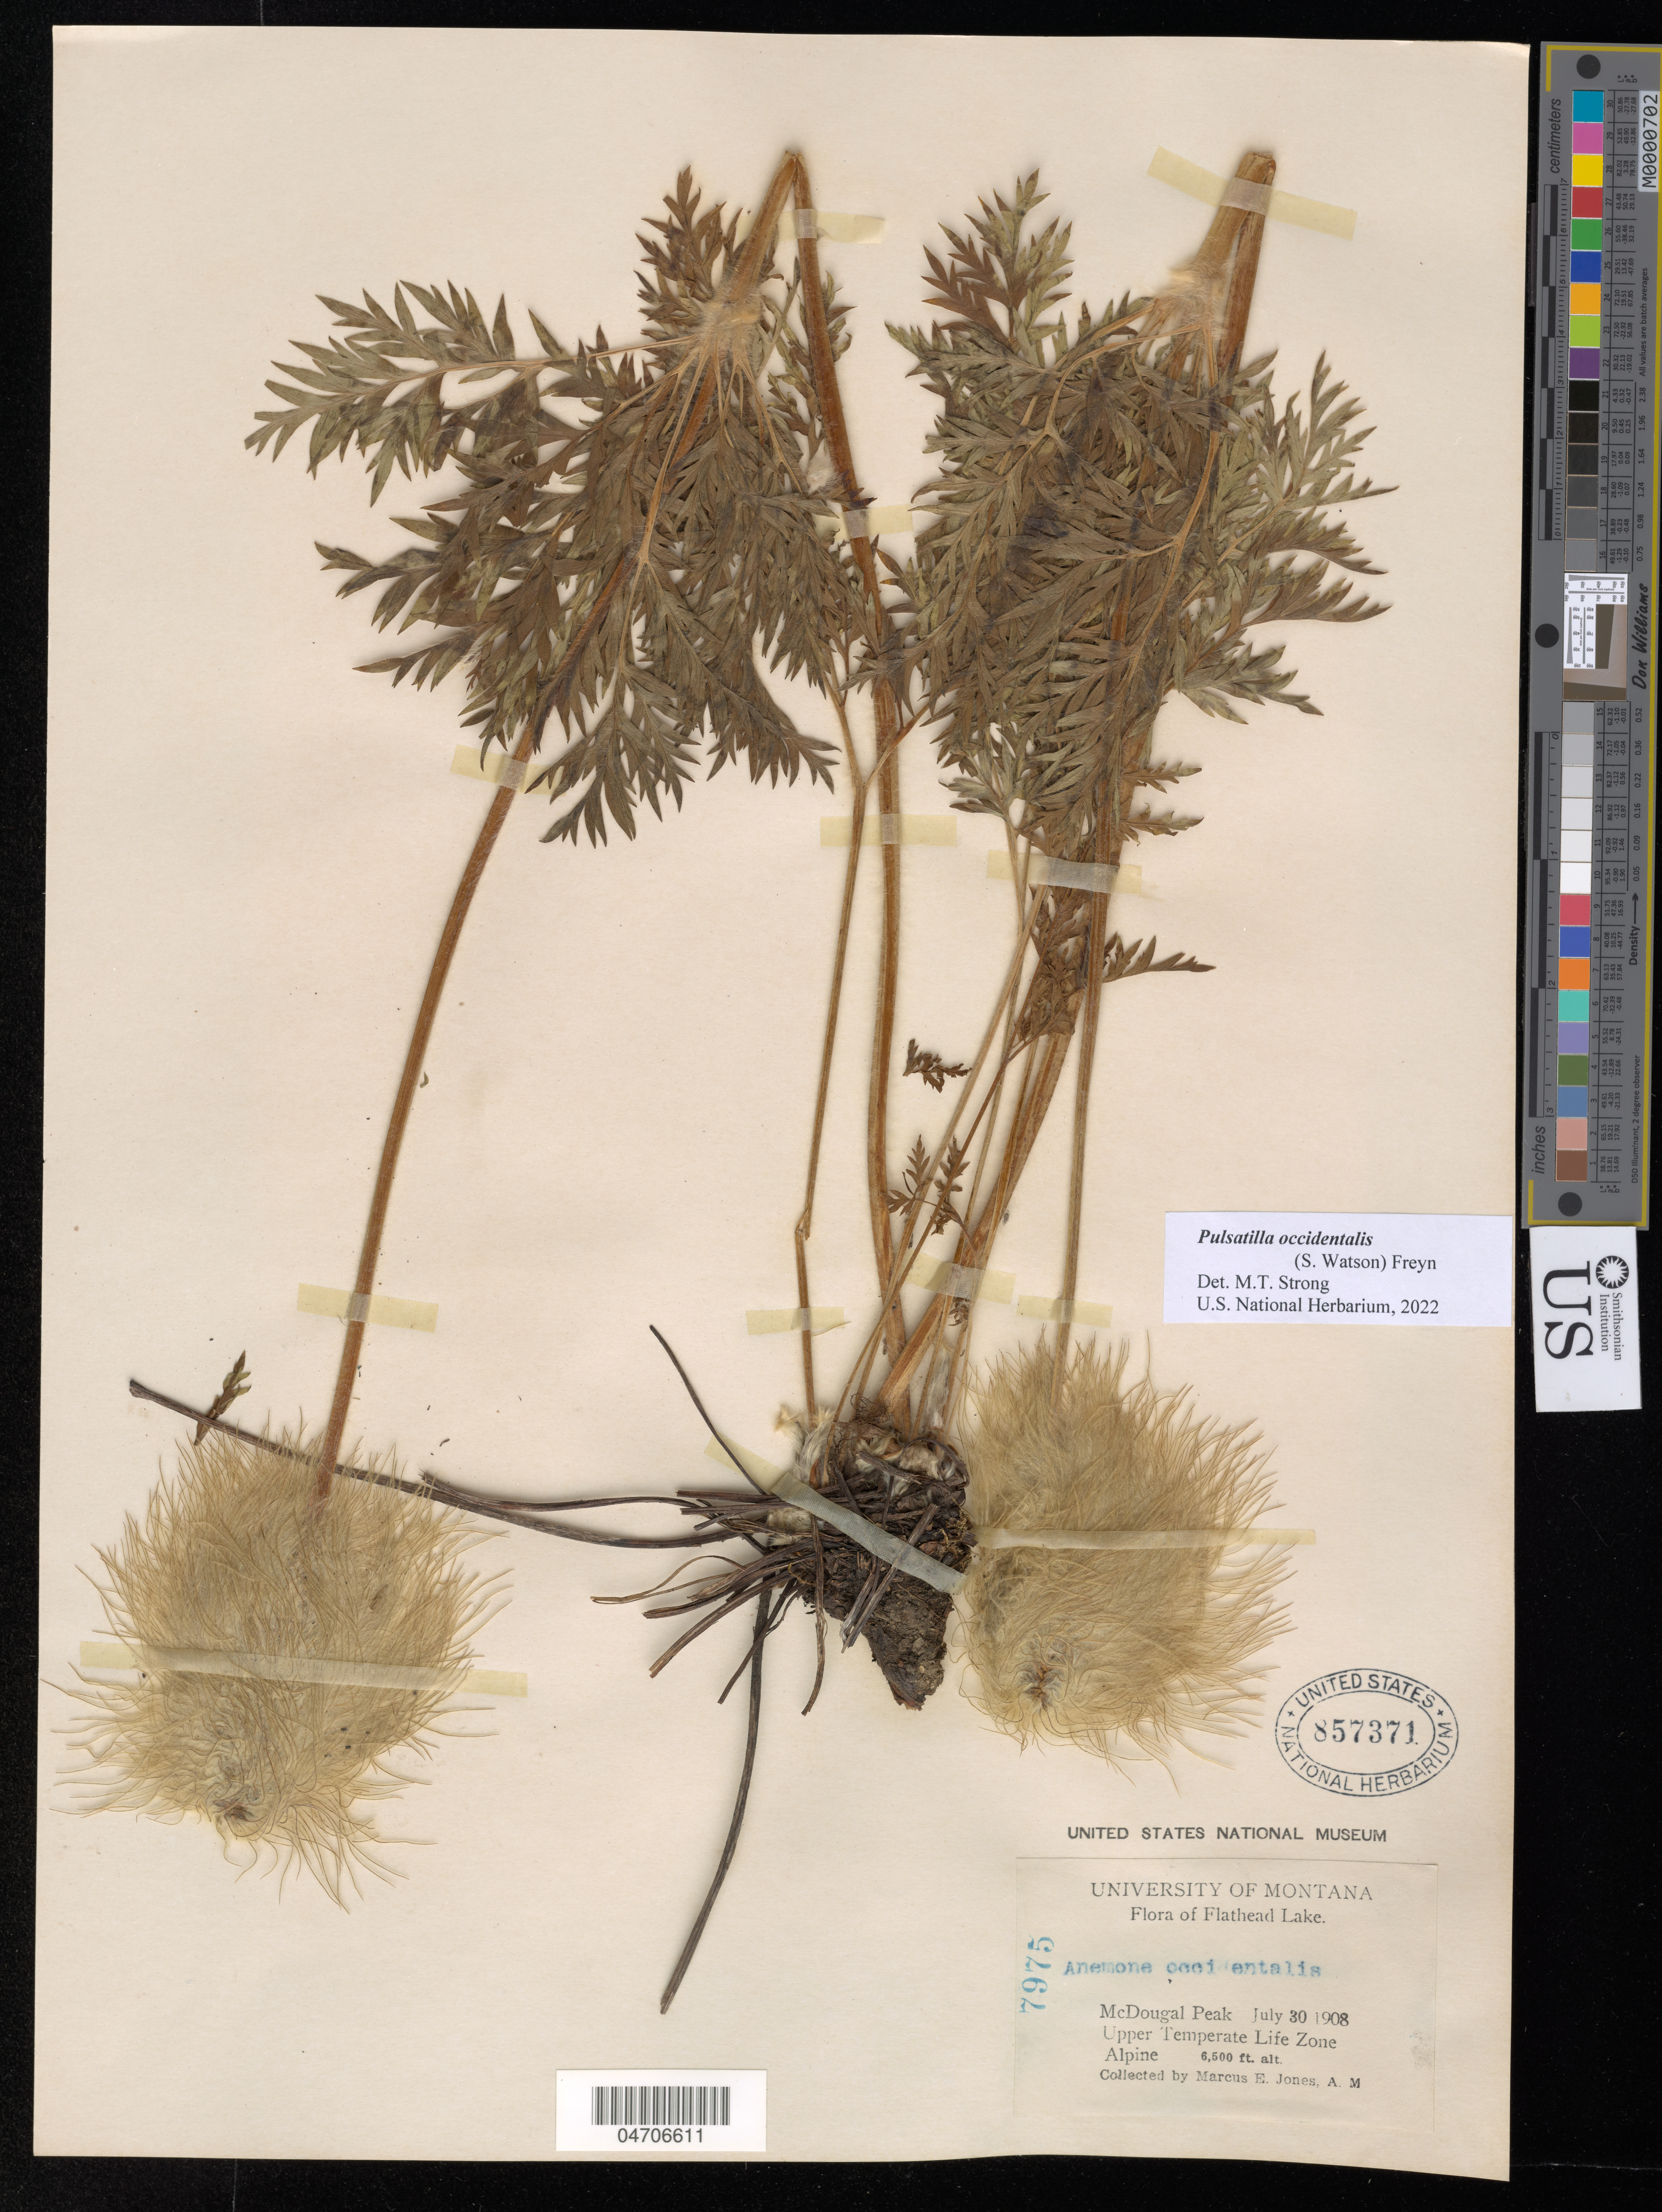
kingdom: Plantae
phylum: Tracheophyta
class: Magnoliopsida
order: Ranunculales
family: Ranunculaceae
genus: Pulsatilla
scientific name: Pulsatilla occidentalis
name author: (S. Watson) Freyn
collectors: M. E. Jones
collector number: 7975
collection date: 1908-07-30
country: United States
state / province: Montana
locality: Flathead Lake. McDougal Peak. Upper Temperate Life Zone.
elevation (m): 1981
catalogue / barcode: US 857371